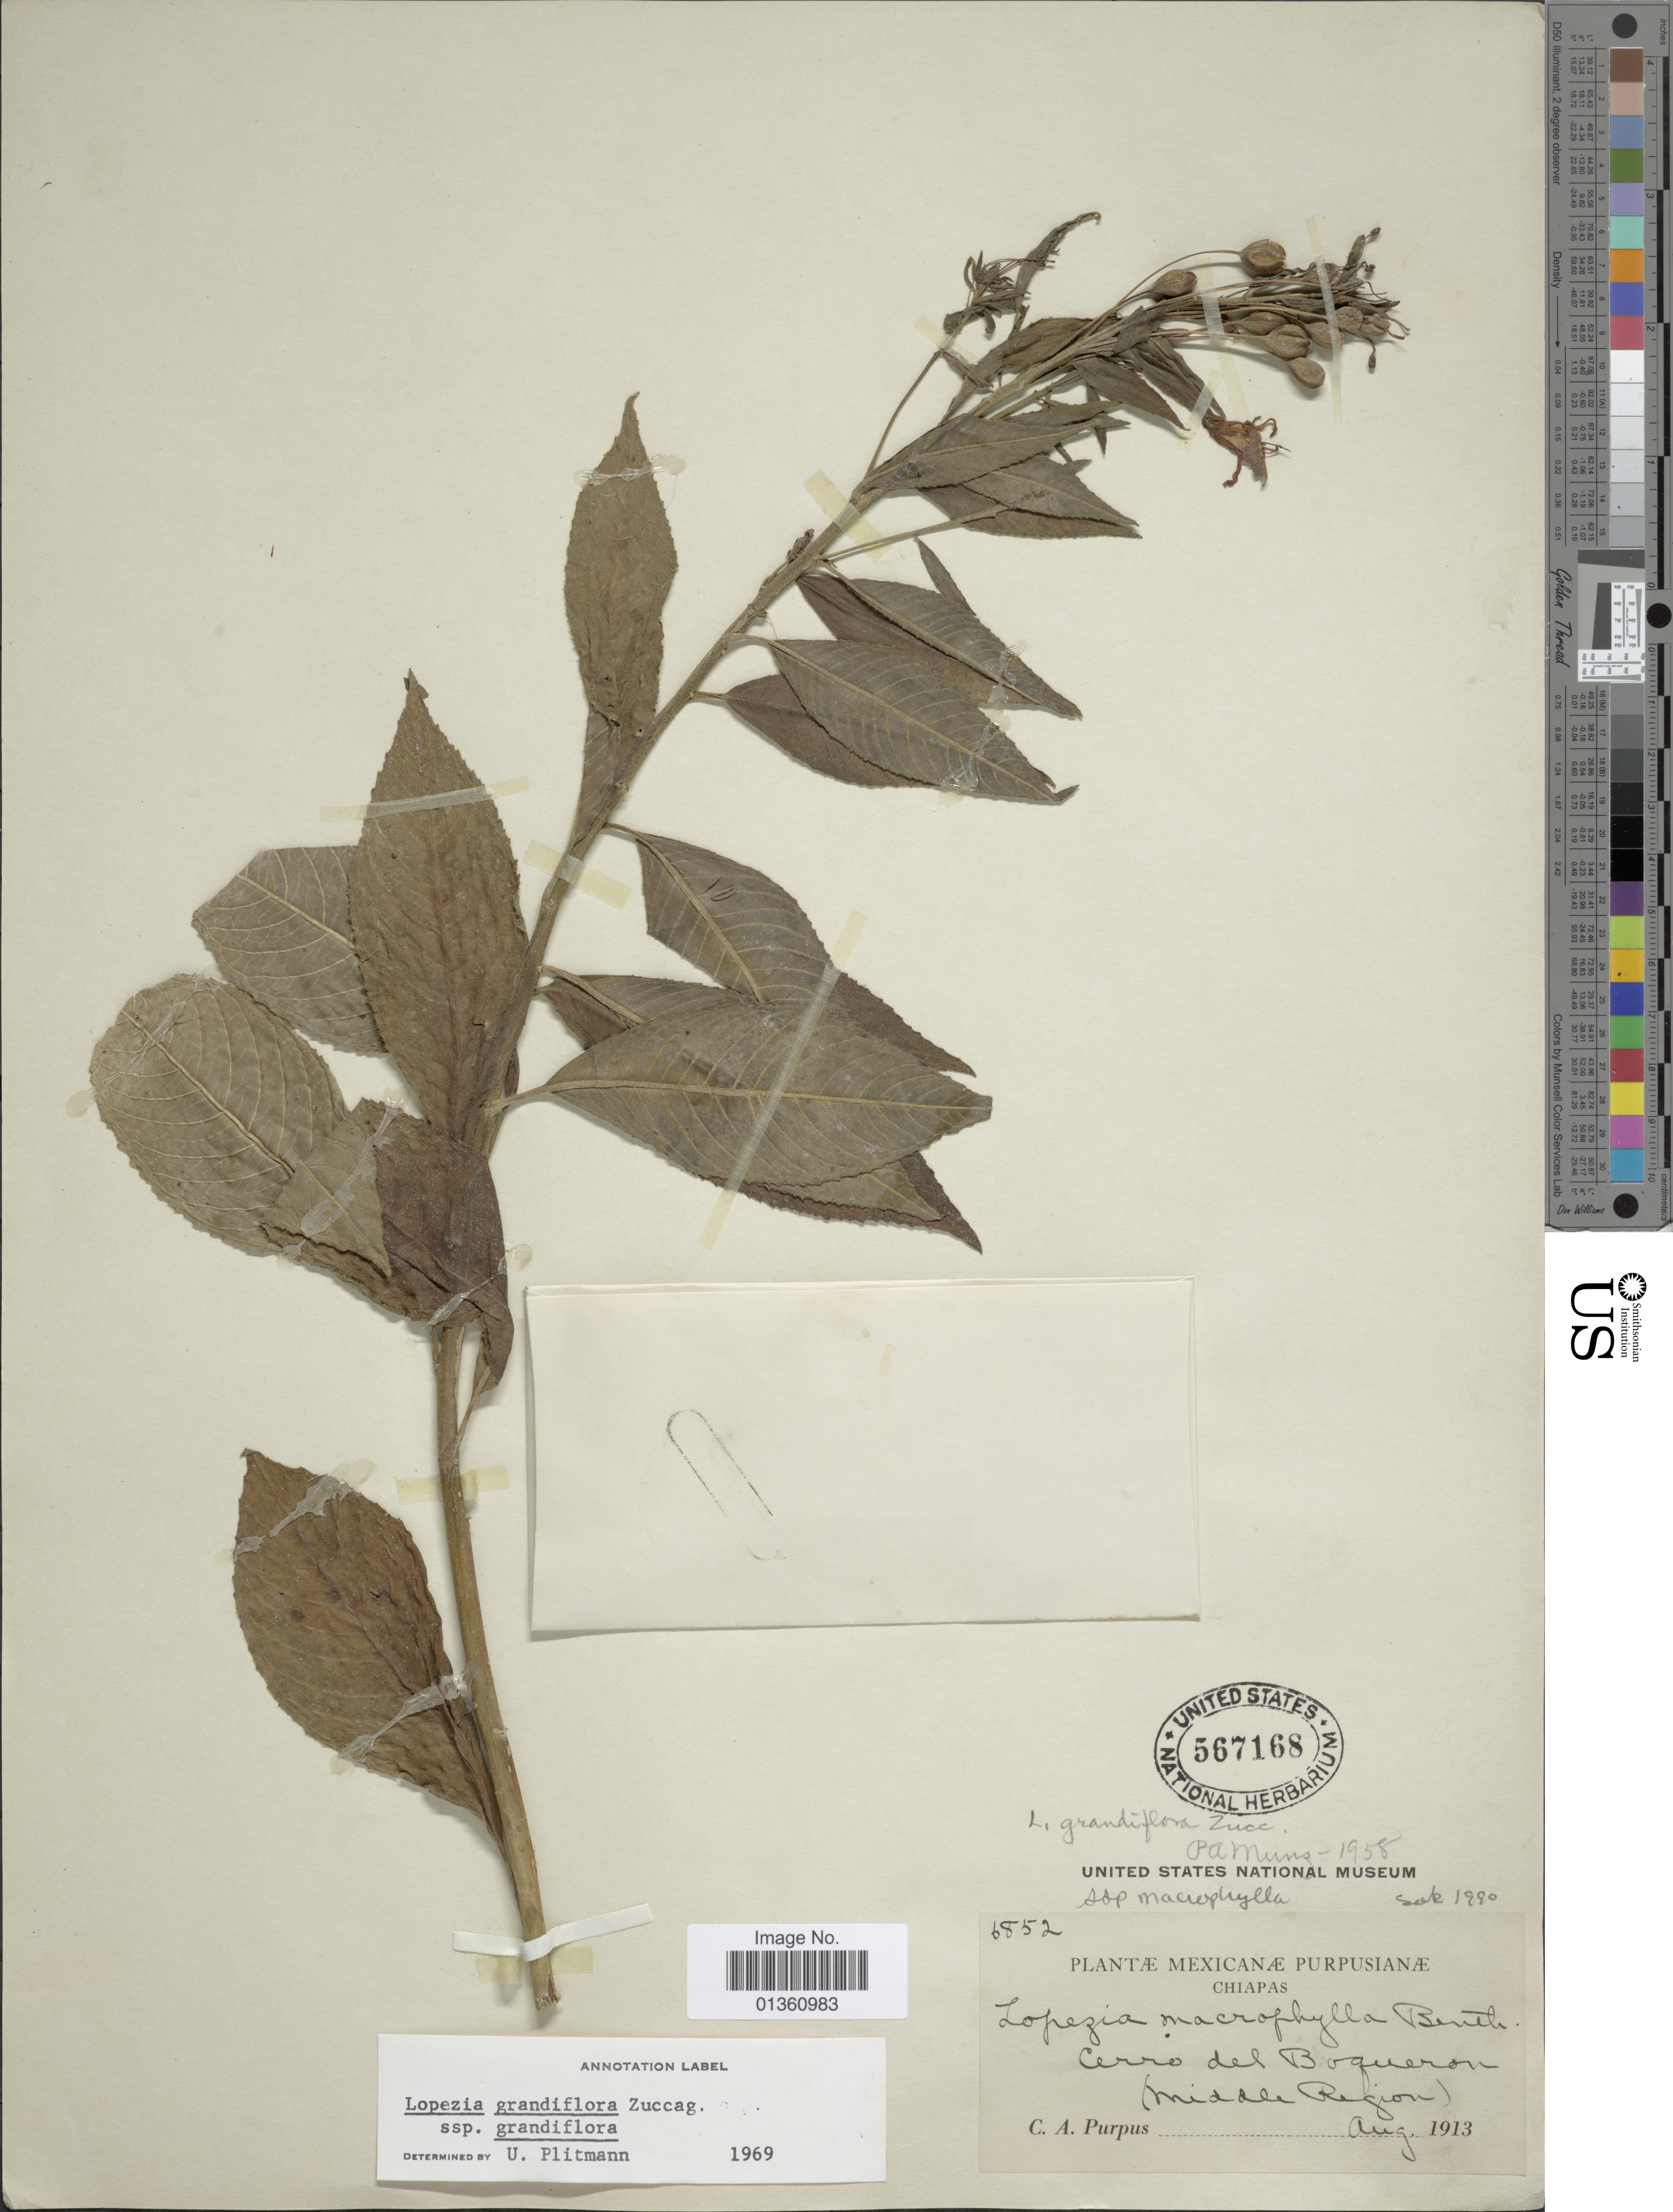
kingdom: Plantae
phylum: Tracheophyta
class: Magnoliopsida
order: Myrtales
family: Onagraceae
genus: Lopezia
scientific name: Lopezia grandiflora subsp. macrophylla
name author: (Benth.) Plitmann et al.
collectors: C. A. Purpus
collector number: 6852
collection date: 1913-08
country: Mexico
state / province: Chiapas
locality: Cerro del Boqueron (Middle Region).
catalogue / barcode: US 567168